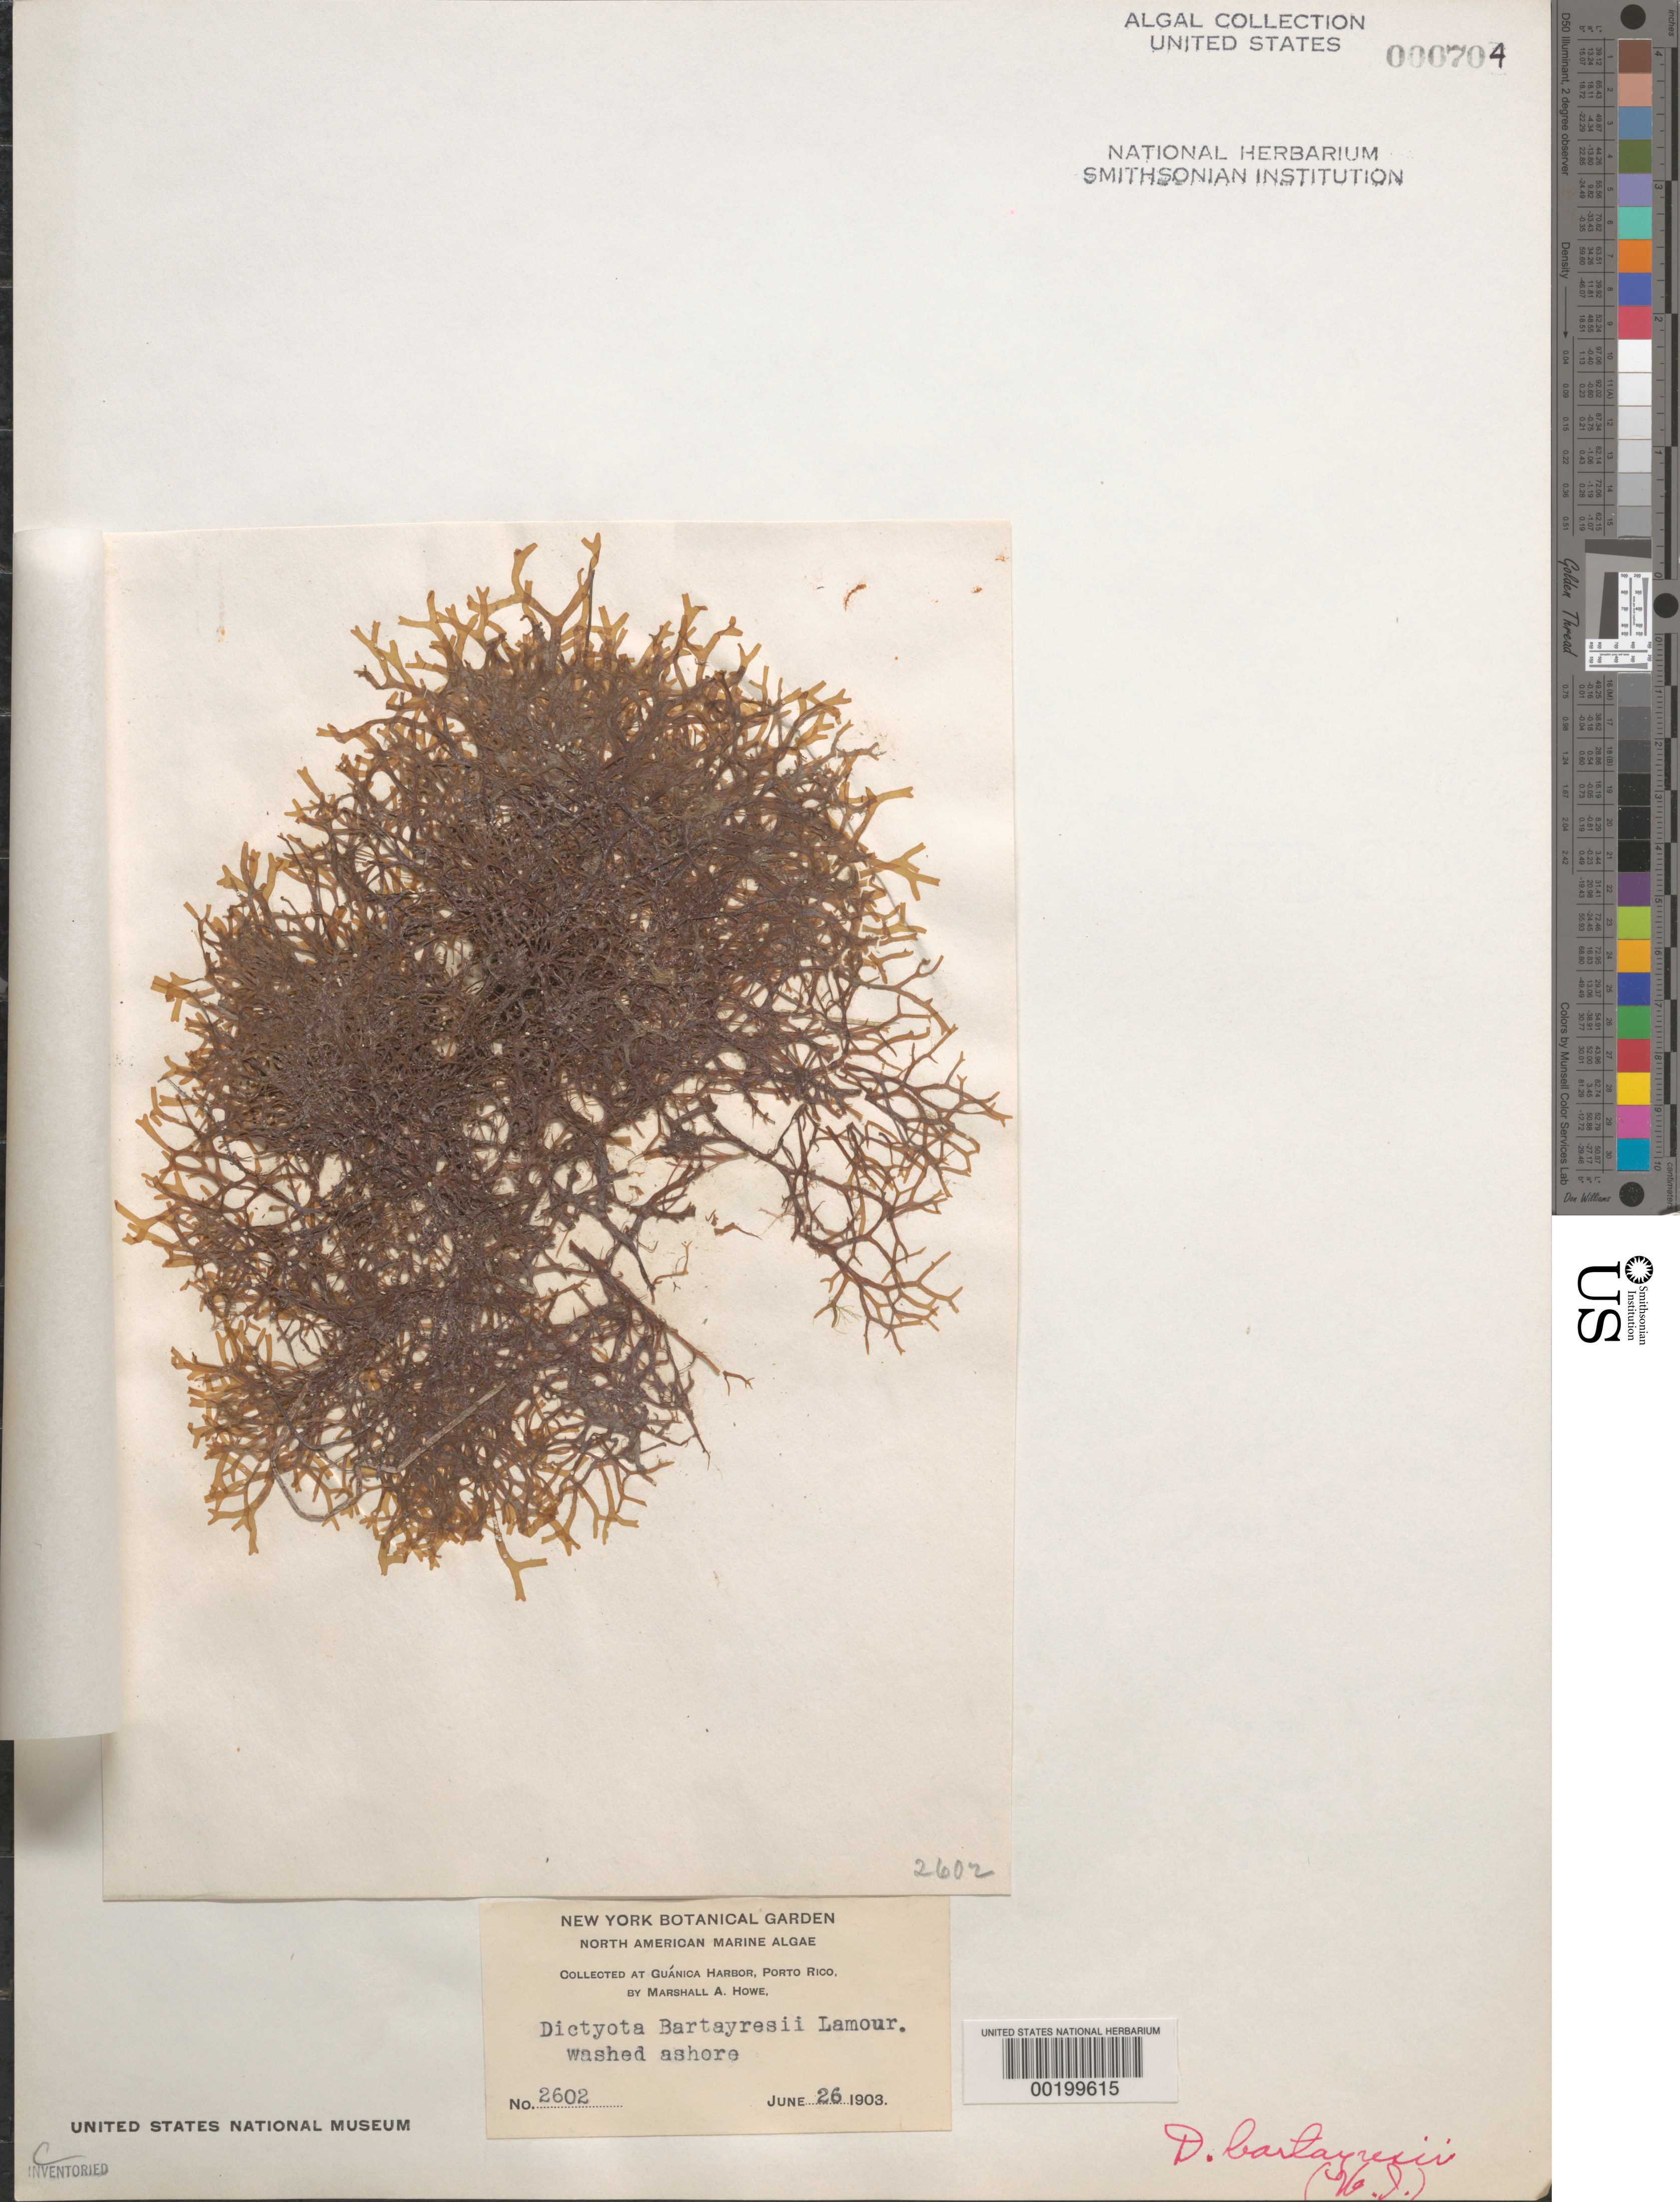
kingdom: Chromista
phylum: Ochrophyta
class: Phaeophyceae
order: Dictyotales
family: Dictyotaceae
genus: Dictyota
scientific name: Dictyota bartayresiana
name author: J.V.Lamouroux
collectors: M. A. Howe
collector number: MAH 2602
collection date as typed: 26 Jun 1903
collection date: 1903-06-26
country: Puerto Rico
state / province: Guanica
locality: Guanica harbor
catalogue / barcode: US 704